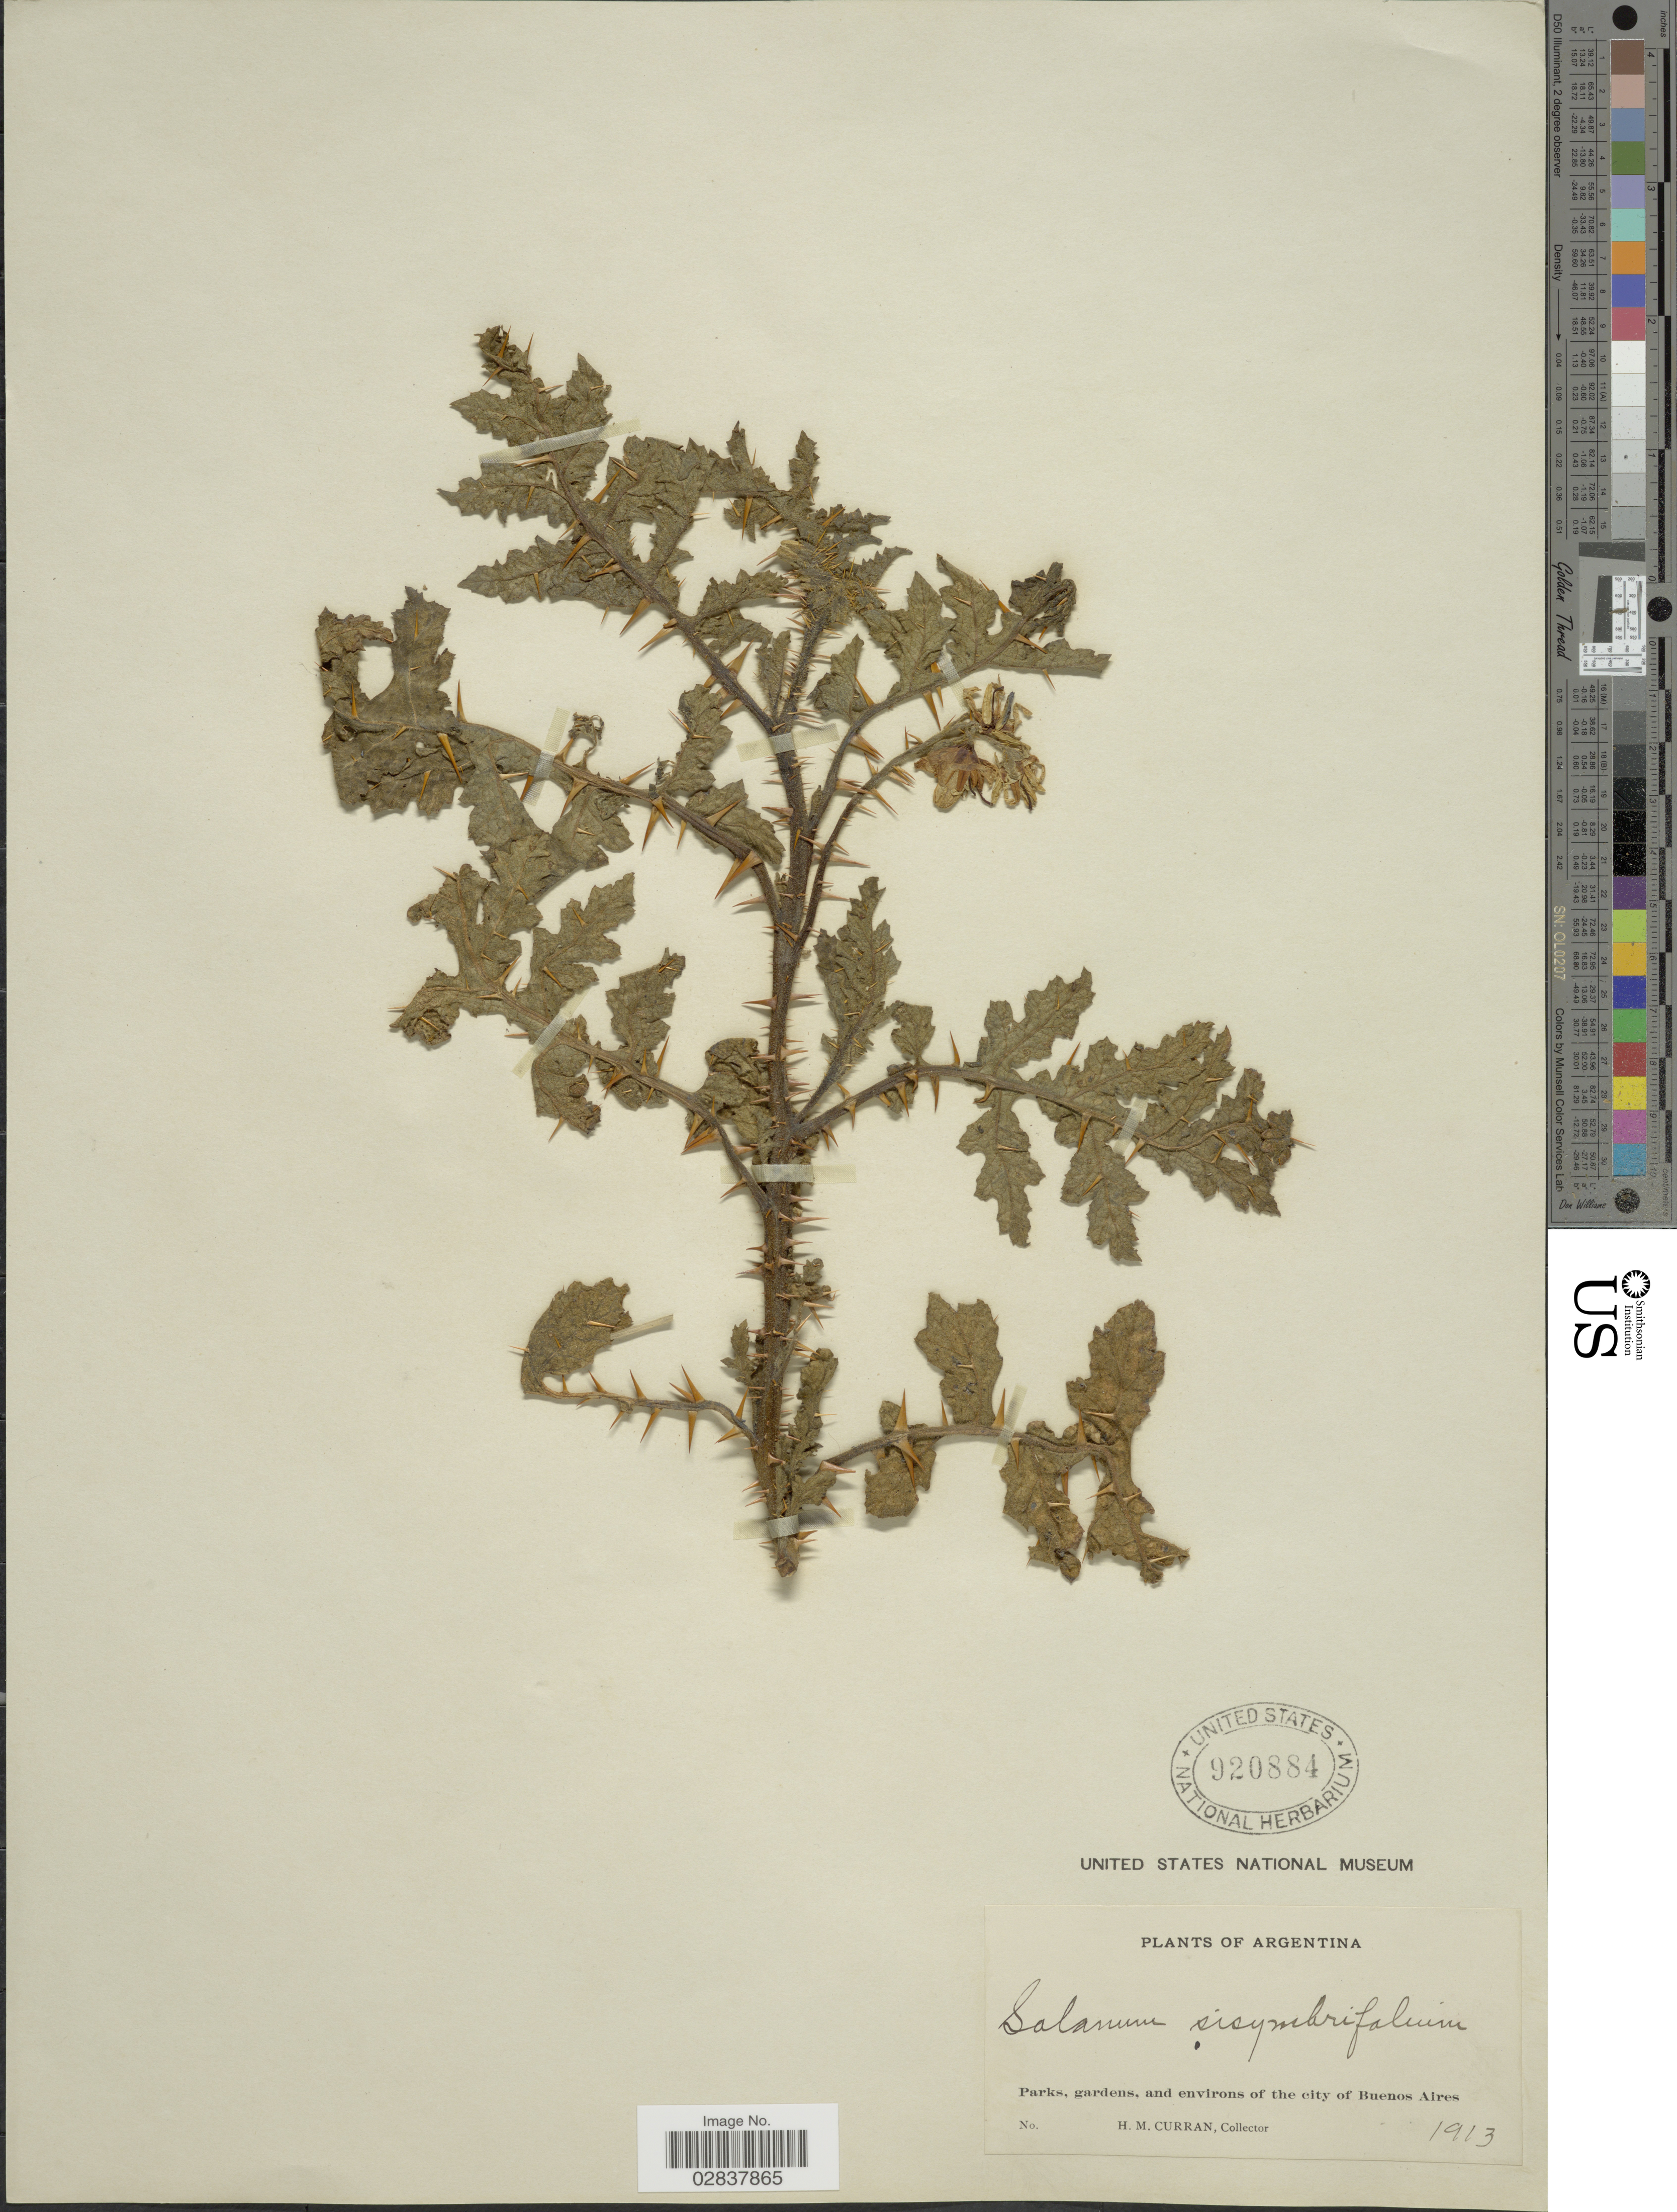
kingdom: Plantae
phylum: Tracheophyta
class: Magnoliopsida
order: Solanales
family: Solanaceae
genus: Solanum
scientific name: Solanum sisymbriifolium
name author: Lam.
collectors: H. M. Curran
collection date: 1913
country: Argentina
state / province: Buenos Aires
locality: Parks, gardens, and environs of the city of Buenos Aires.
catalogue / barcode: US 920884